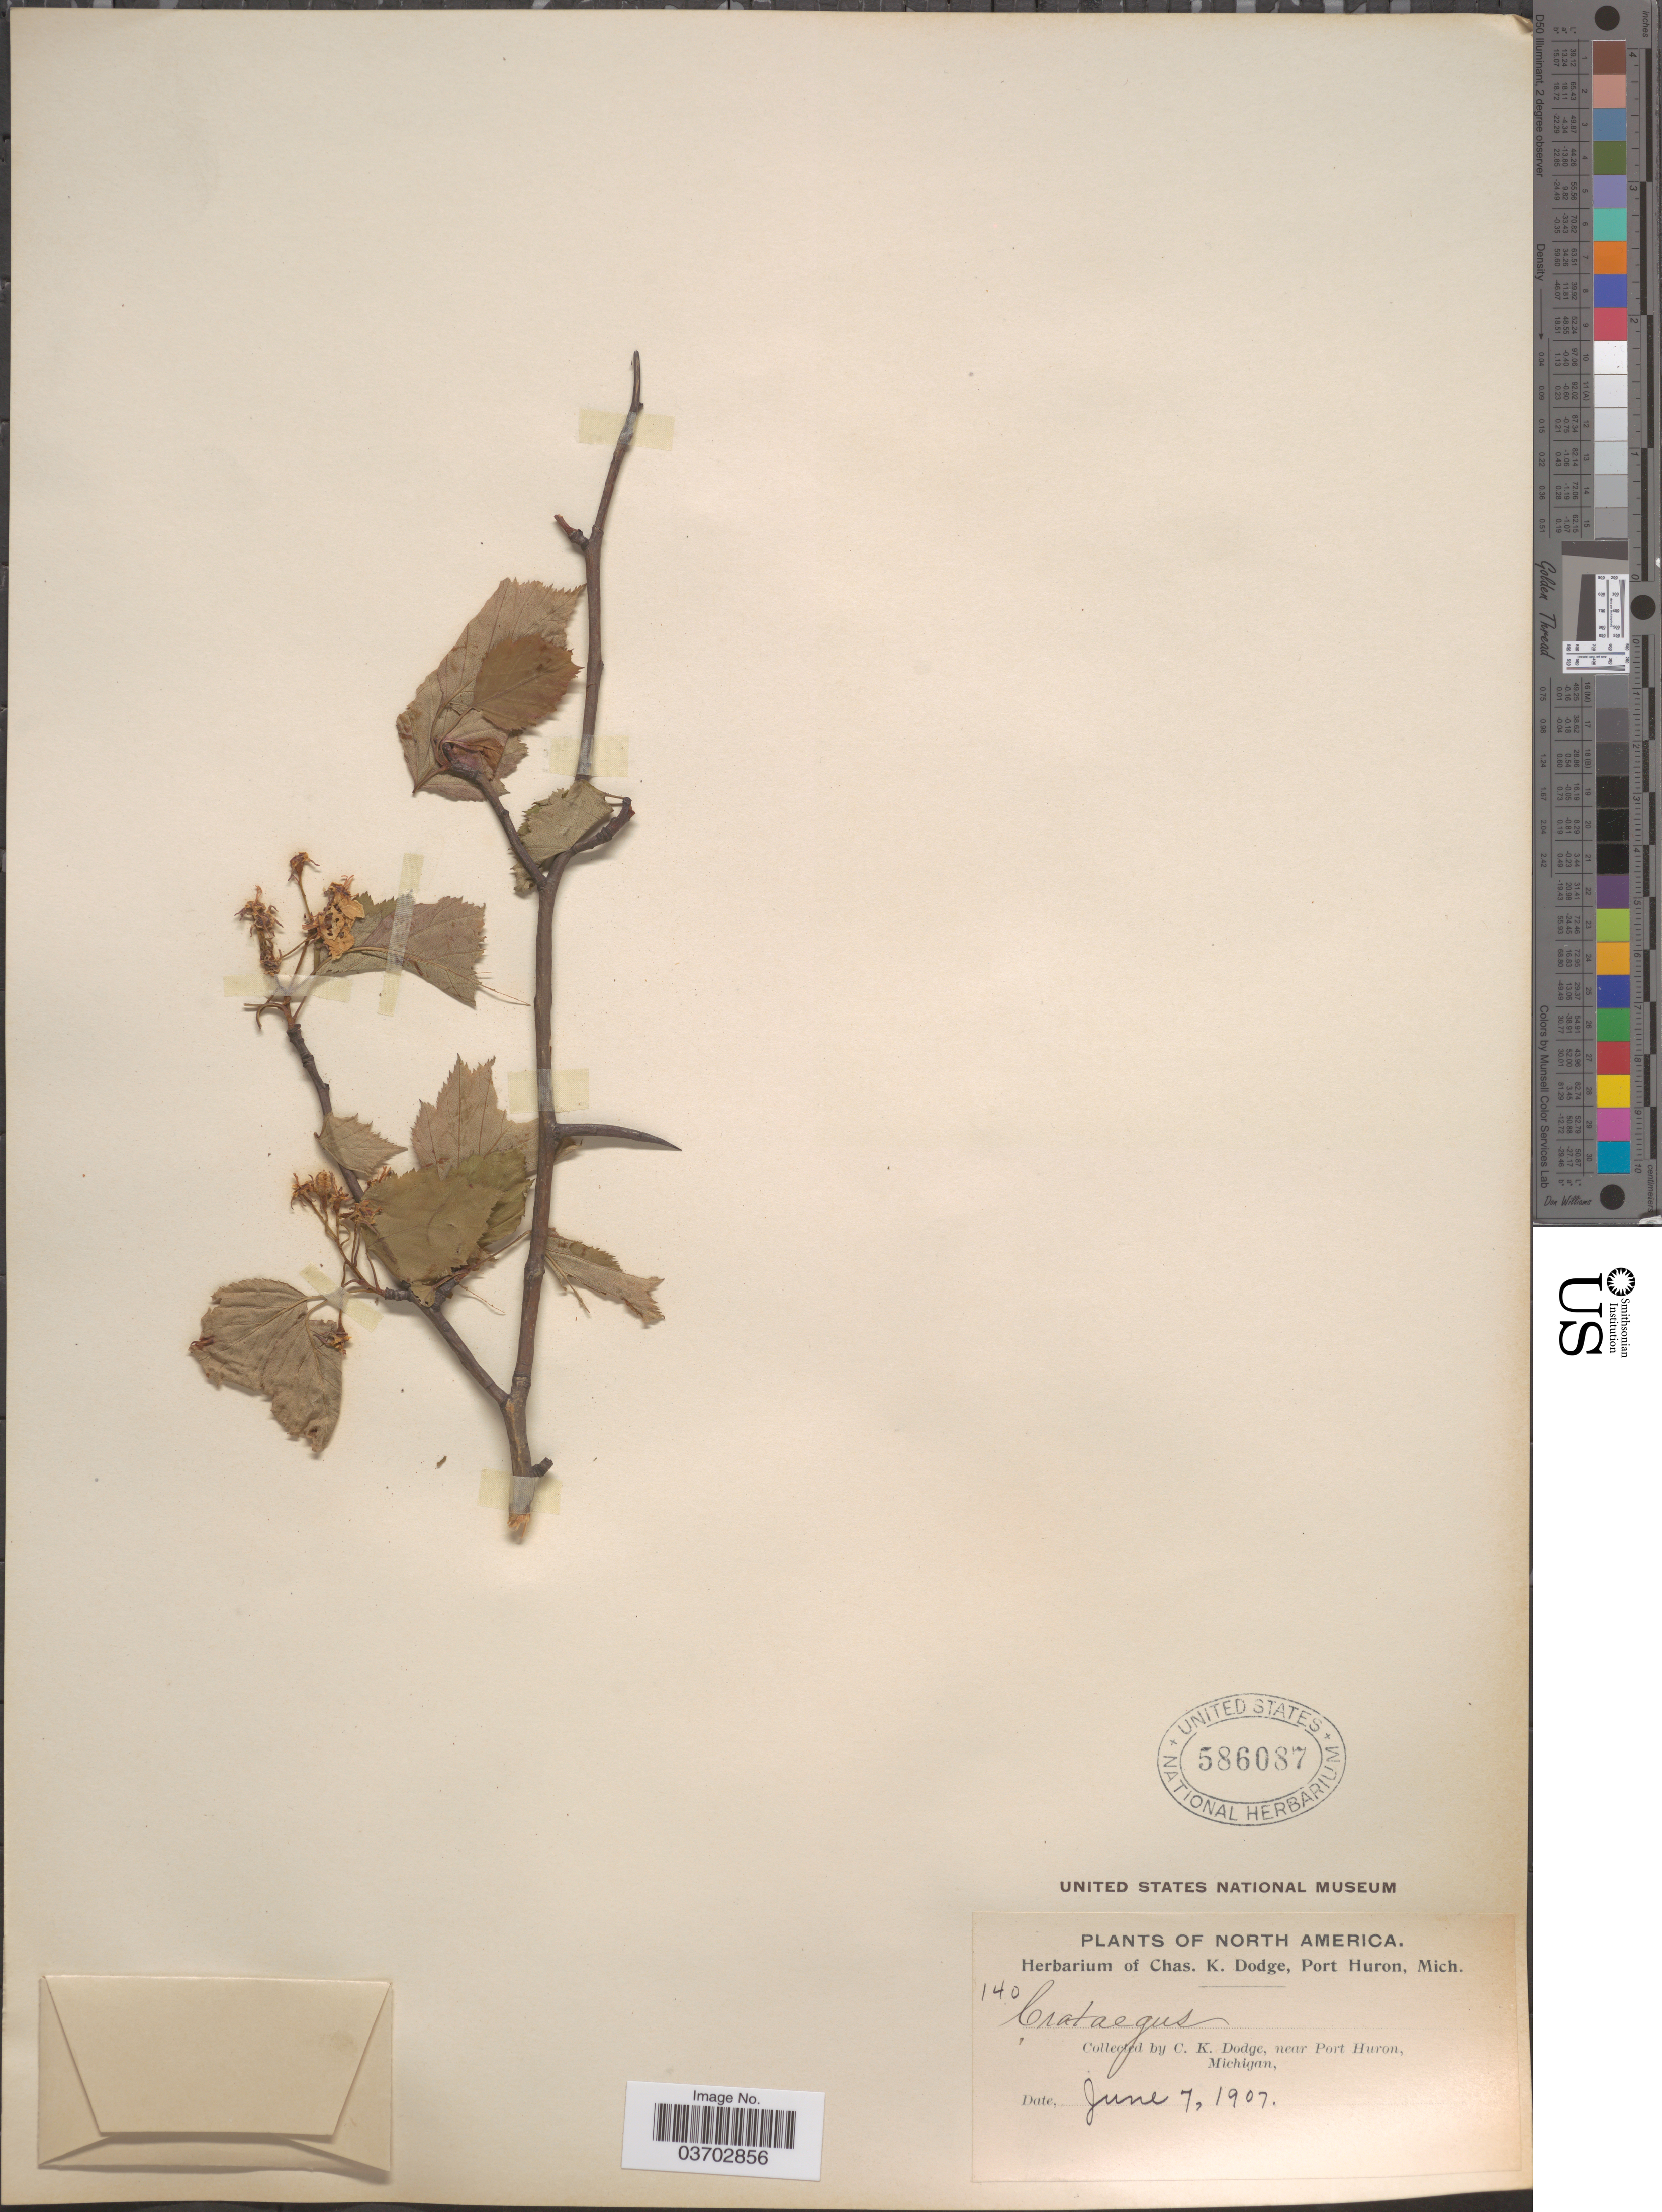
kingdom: Plantae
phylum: Tracheophyta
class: Magnoliopsida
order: Rosales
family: Rosaceae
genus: Crataegus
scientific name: Crataegus sp.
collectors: C. K. Dodge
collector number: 140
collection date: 1907-06-07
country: United States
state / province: Michigan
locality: Near Port Huron.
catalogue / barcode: US 586087